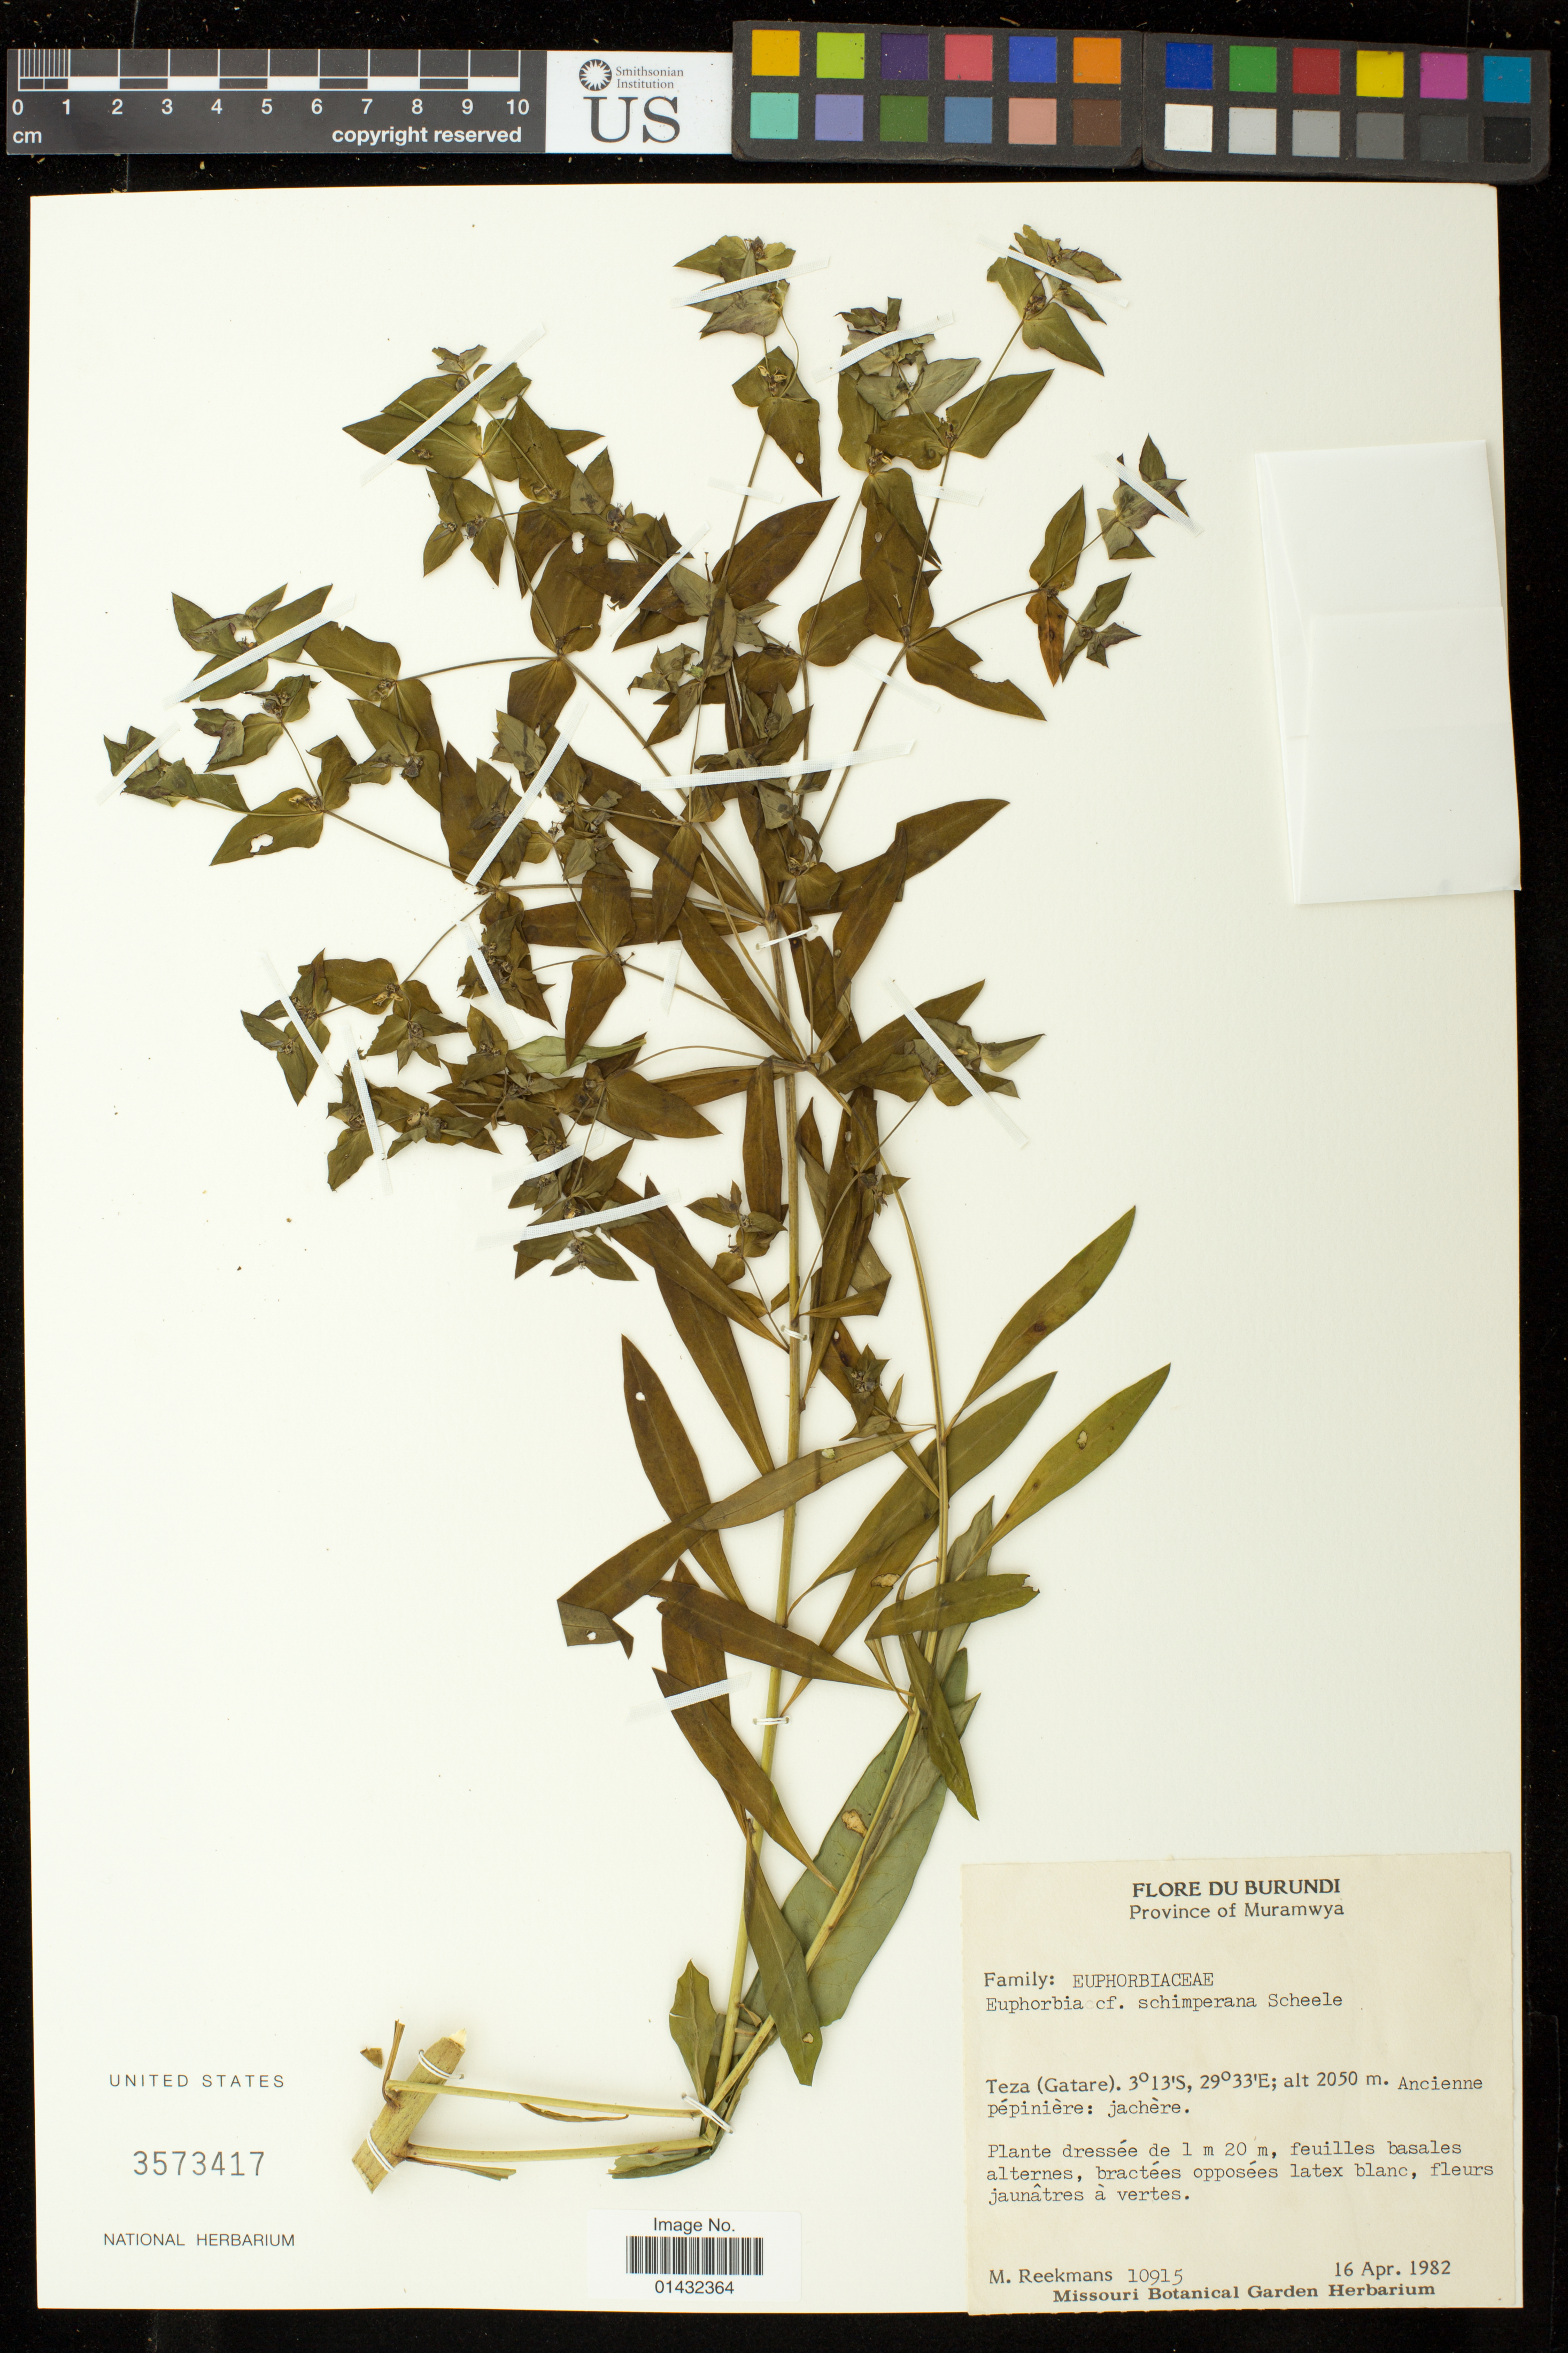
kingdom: Plantae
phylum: Tracheophyta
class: Magnoliopsida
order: Malpighiales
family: Euphorbiaceae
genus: Euphorbia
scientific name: Euphorbia schimperiana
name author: Hochst. ex A. Rich.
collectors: M. Reekmans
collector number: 10915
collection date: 1982-04-16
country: Burundi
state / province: Muramvya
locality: Province of Muramwya; Teza (Gatare)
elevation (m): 2050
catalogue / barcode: US 3573417